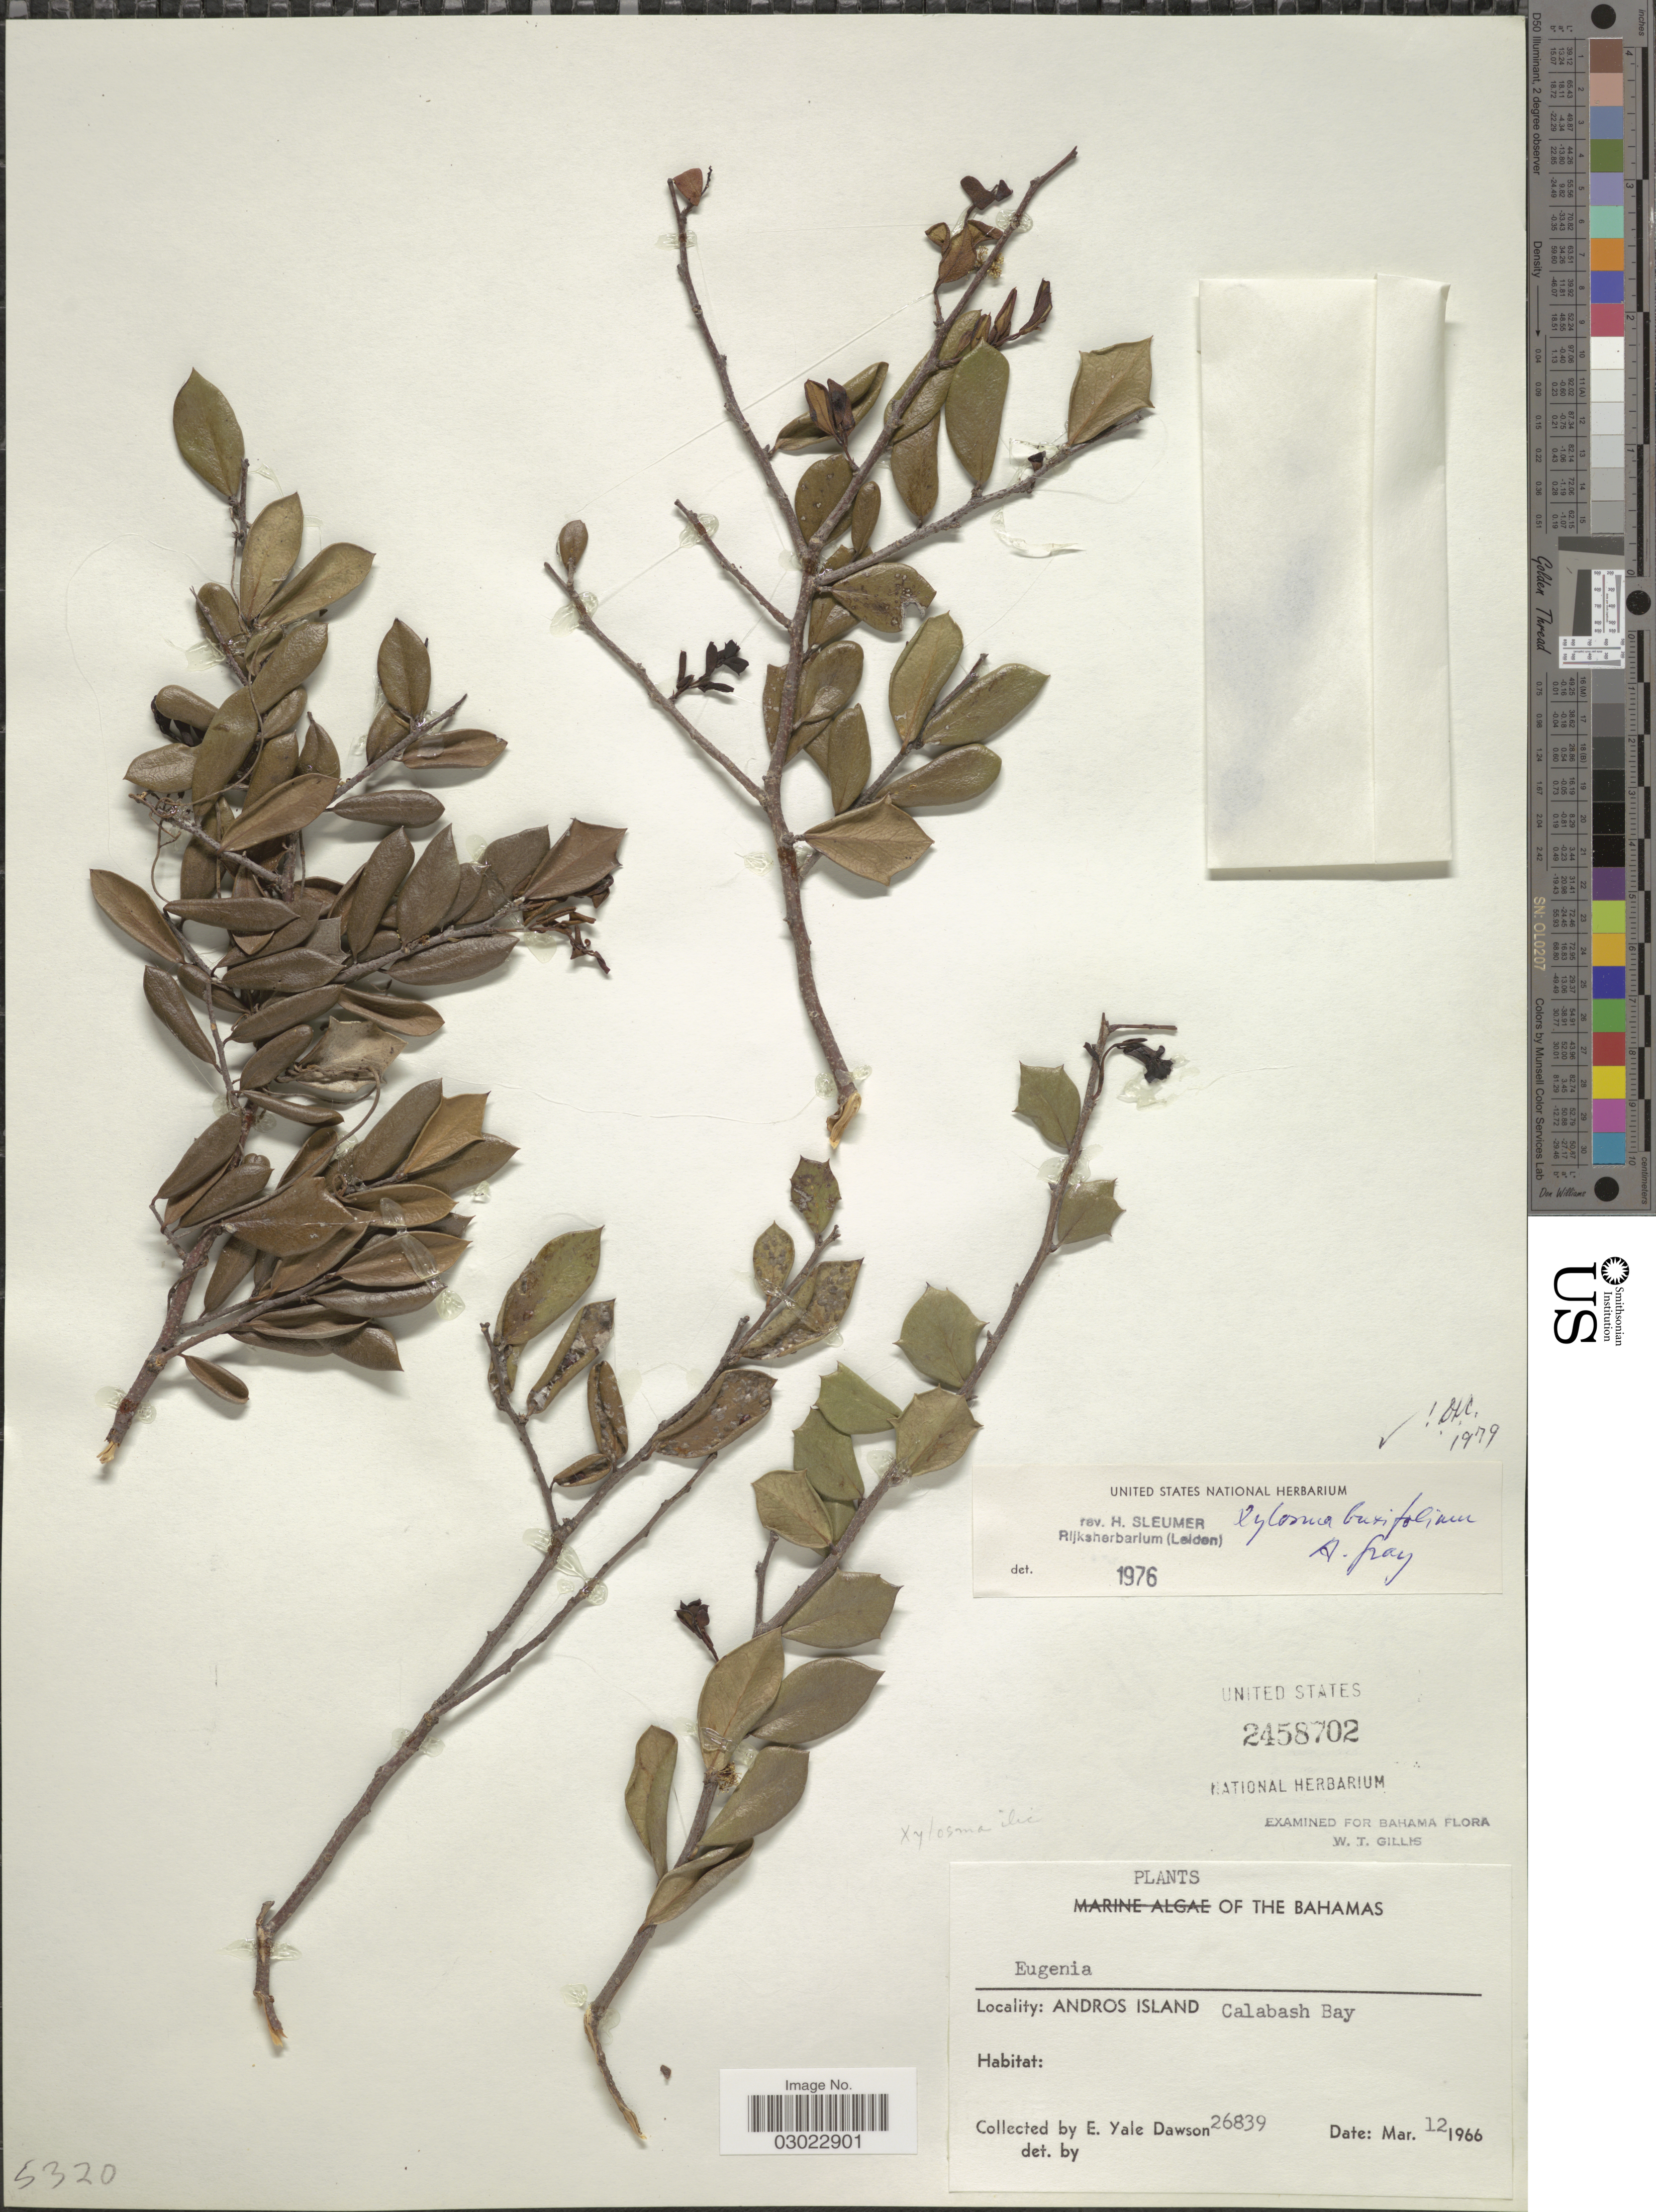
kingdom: Plantae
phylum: Tracheophyta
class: Magnoliopsida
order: Malpighiales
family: Salicaceae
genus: Xylosma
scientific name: Xylosma buxifolia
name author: A. Gray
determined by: Sleumer, H. O.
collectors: N. Yensen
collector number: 26839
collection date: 1966-03-12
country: Bahamas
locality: Andros Island. Calabash Bay.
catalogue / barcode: US 2458702